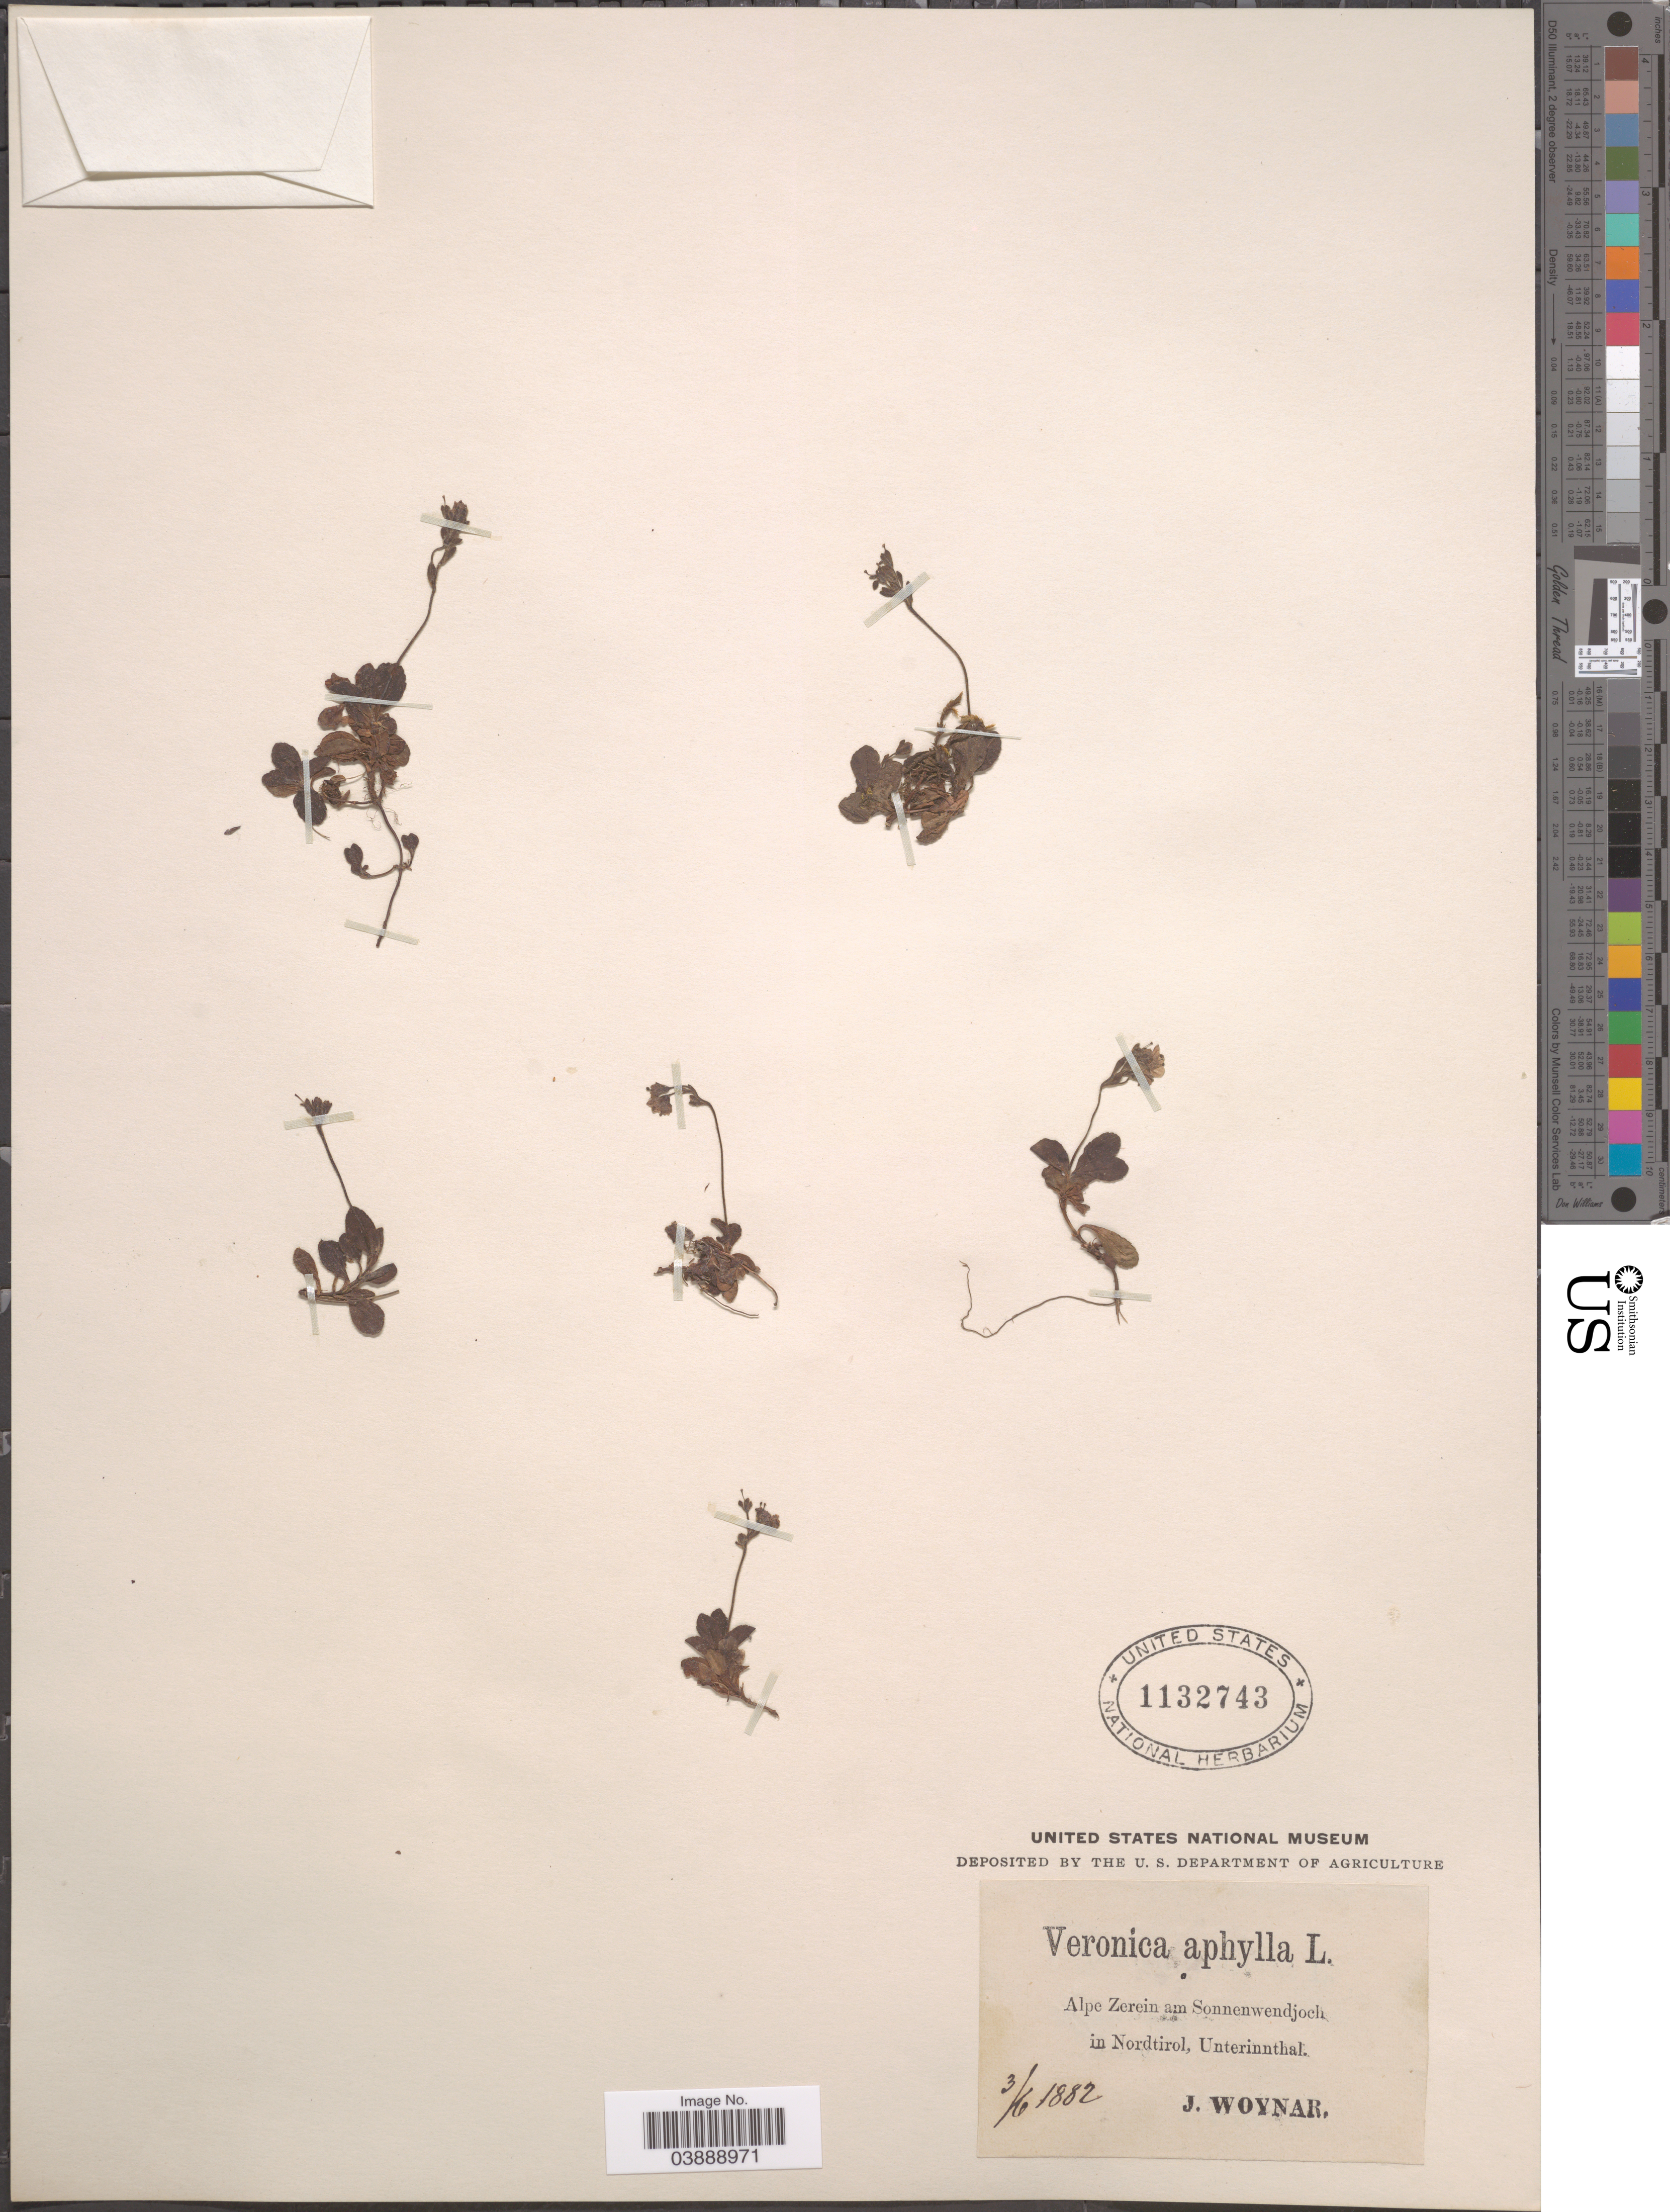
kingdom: Plantae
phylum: Tracheophyta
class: Magnoliopsida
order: Lamiales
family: Plantaginaceae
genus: Veronica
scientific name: Veronica aphylla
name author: L.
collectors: J. Woynar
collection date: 1882-06-03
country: Austria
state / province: Tirol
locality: Alpe Zerein am Sonnenwendjoch in Nordtirol, Unterinnthal.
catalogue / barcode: US 1132743